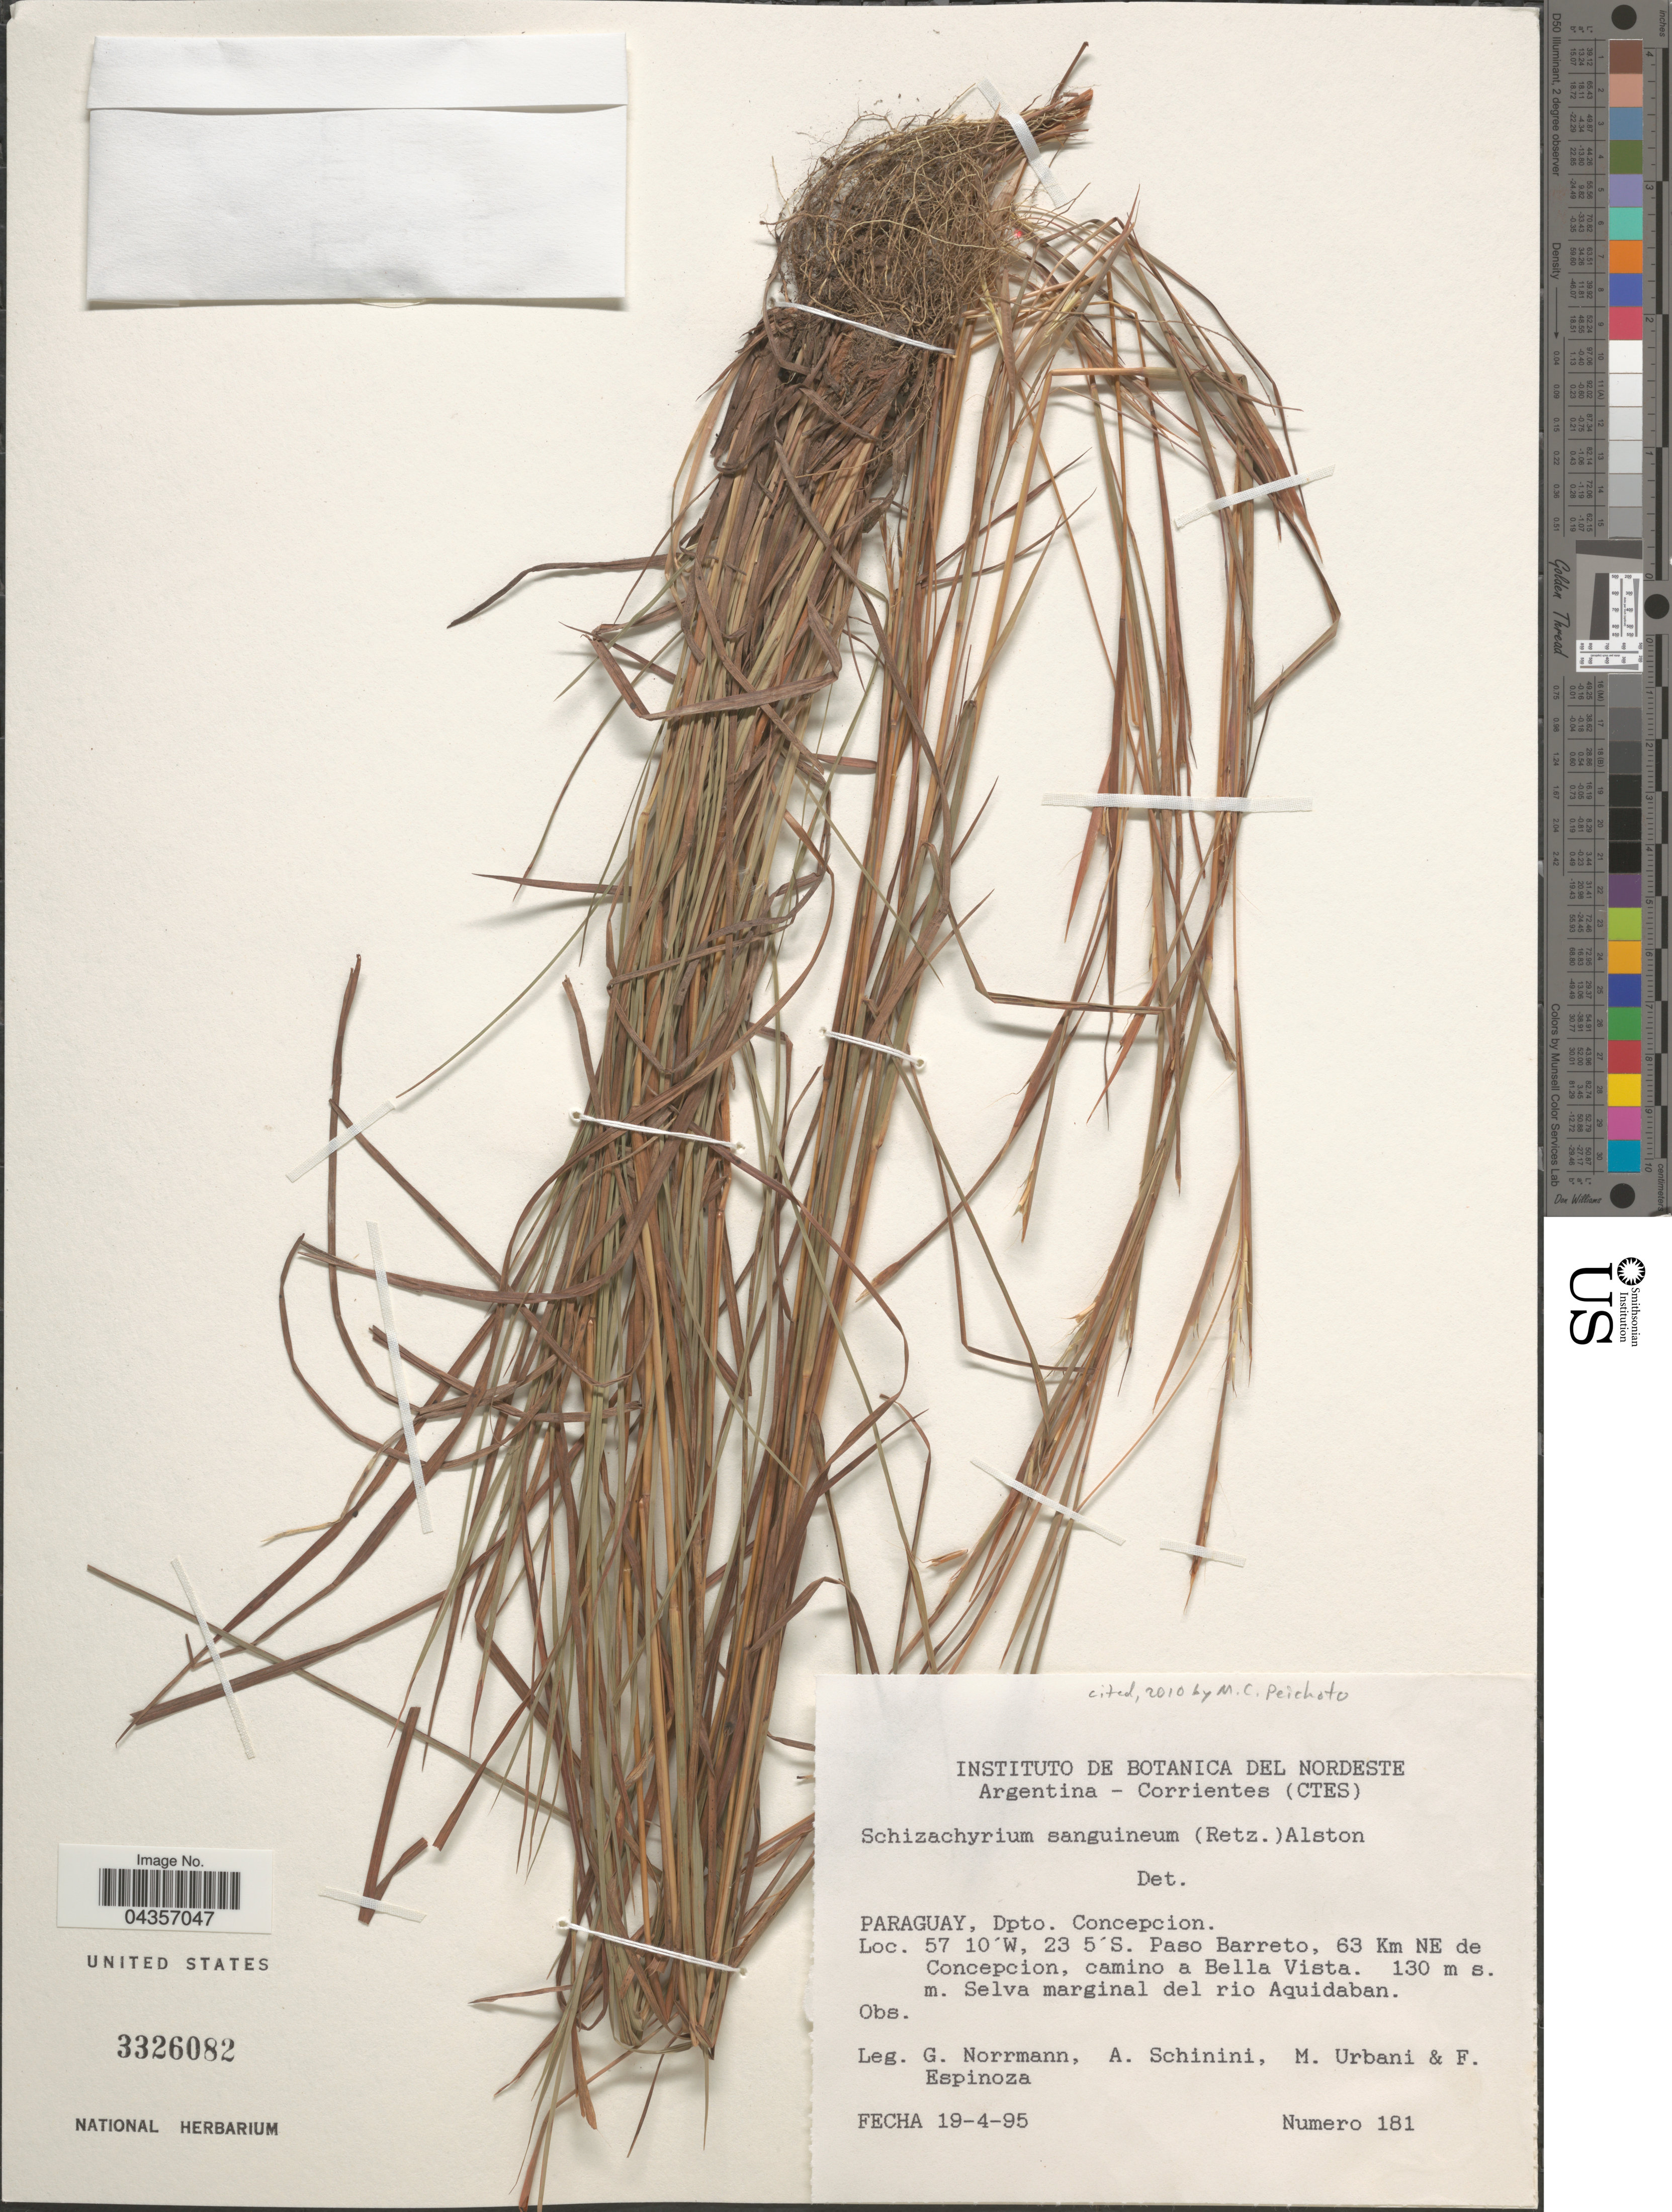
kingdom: Plantae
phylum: Tracheophyta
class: Liliopsida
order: Poales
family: Poaceae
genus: Schizachyrium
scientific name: Schizachyrium sanguineum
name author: (Retz.) Alston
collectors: G. Norrmann, A. Schinini, M. Urbani & F. Espinoza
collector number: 181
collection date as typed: Transcribed d/m/y: 19/4/95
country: Paraguay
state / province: Concepcion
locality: Dpto. Concepcion. Paso Barreto, 63 Km NE de Concepcion, camino a Bella Vista. Selva marginal del rio Aquidaban.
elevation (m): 130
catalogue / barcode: US 3326082